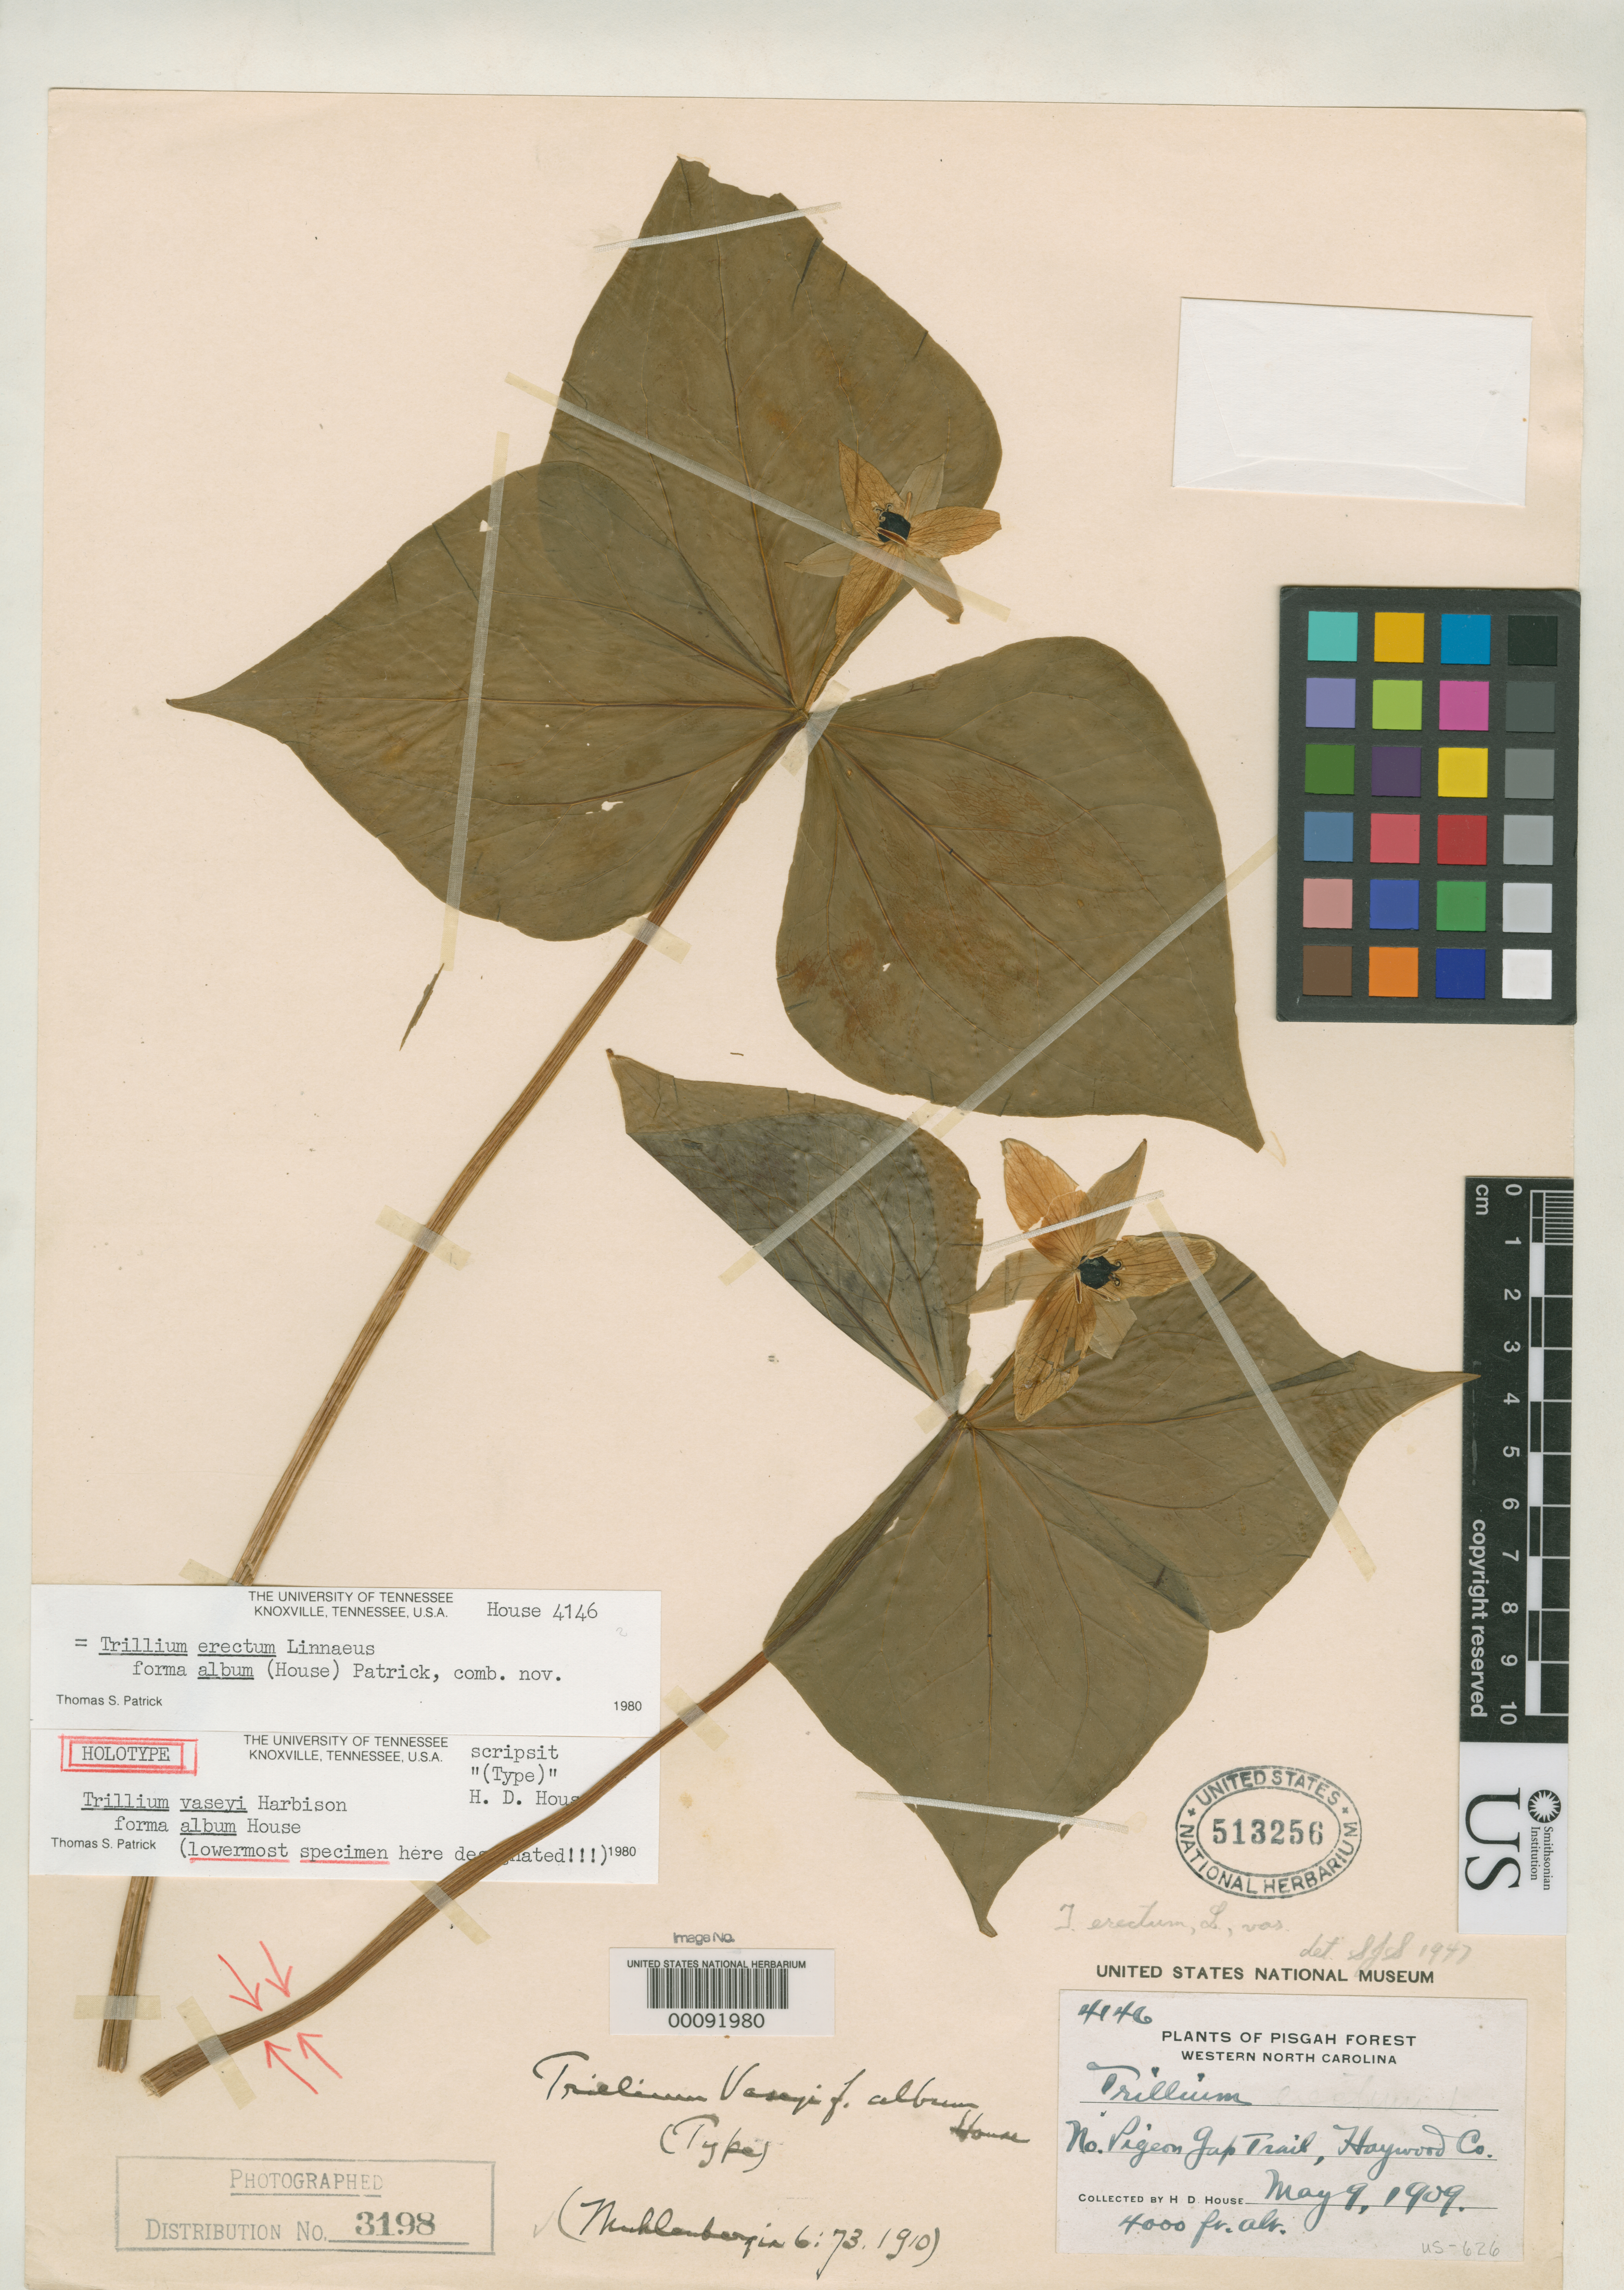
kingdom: Plantae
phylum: Tracheophyta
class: Liliopsida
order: Liliales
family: Melanthiaceae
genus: Trillium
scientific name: Trillium vaseyi f. album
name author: House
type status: Holotype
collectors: H. D. House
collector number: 4146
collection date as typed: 09 May 1909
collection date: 1909-05-09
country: United States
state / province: North Carolina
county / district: Haywood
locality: Pigeon Gap.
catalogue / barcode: US 513256